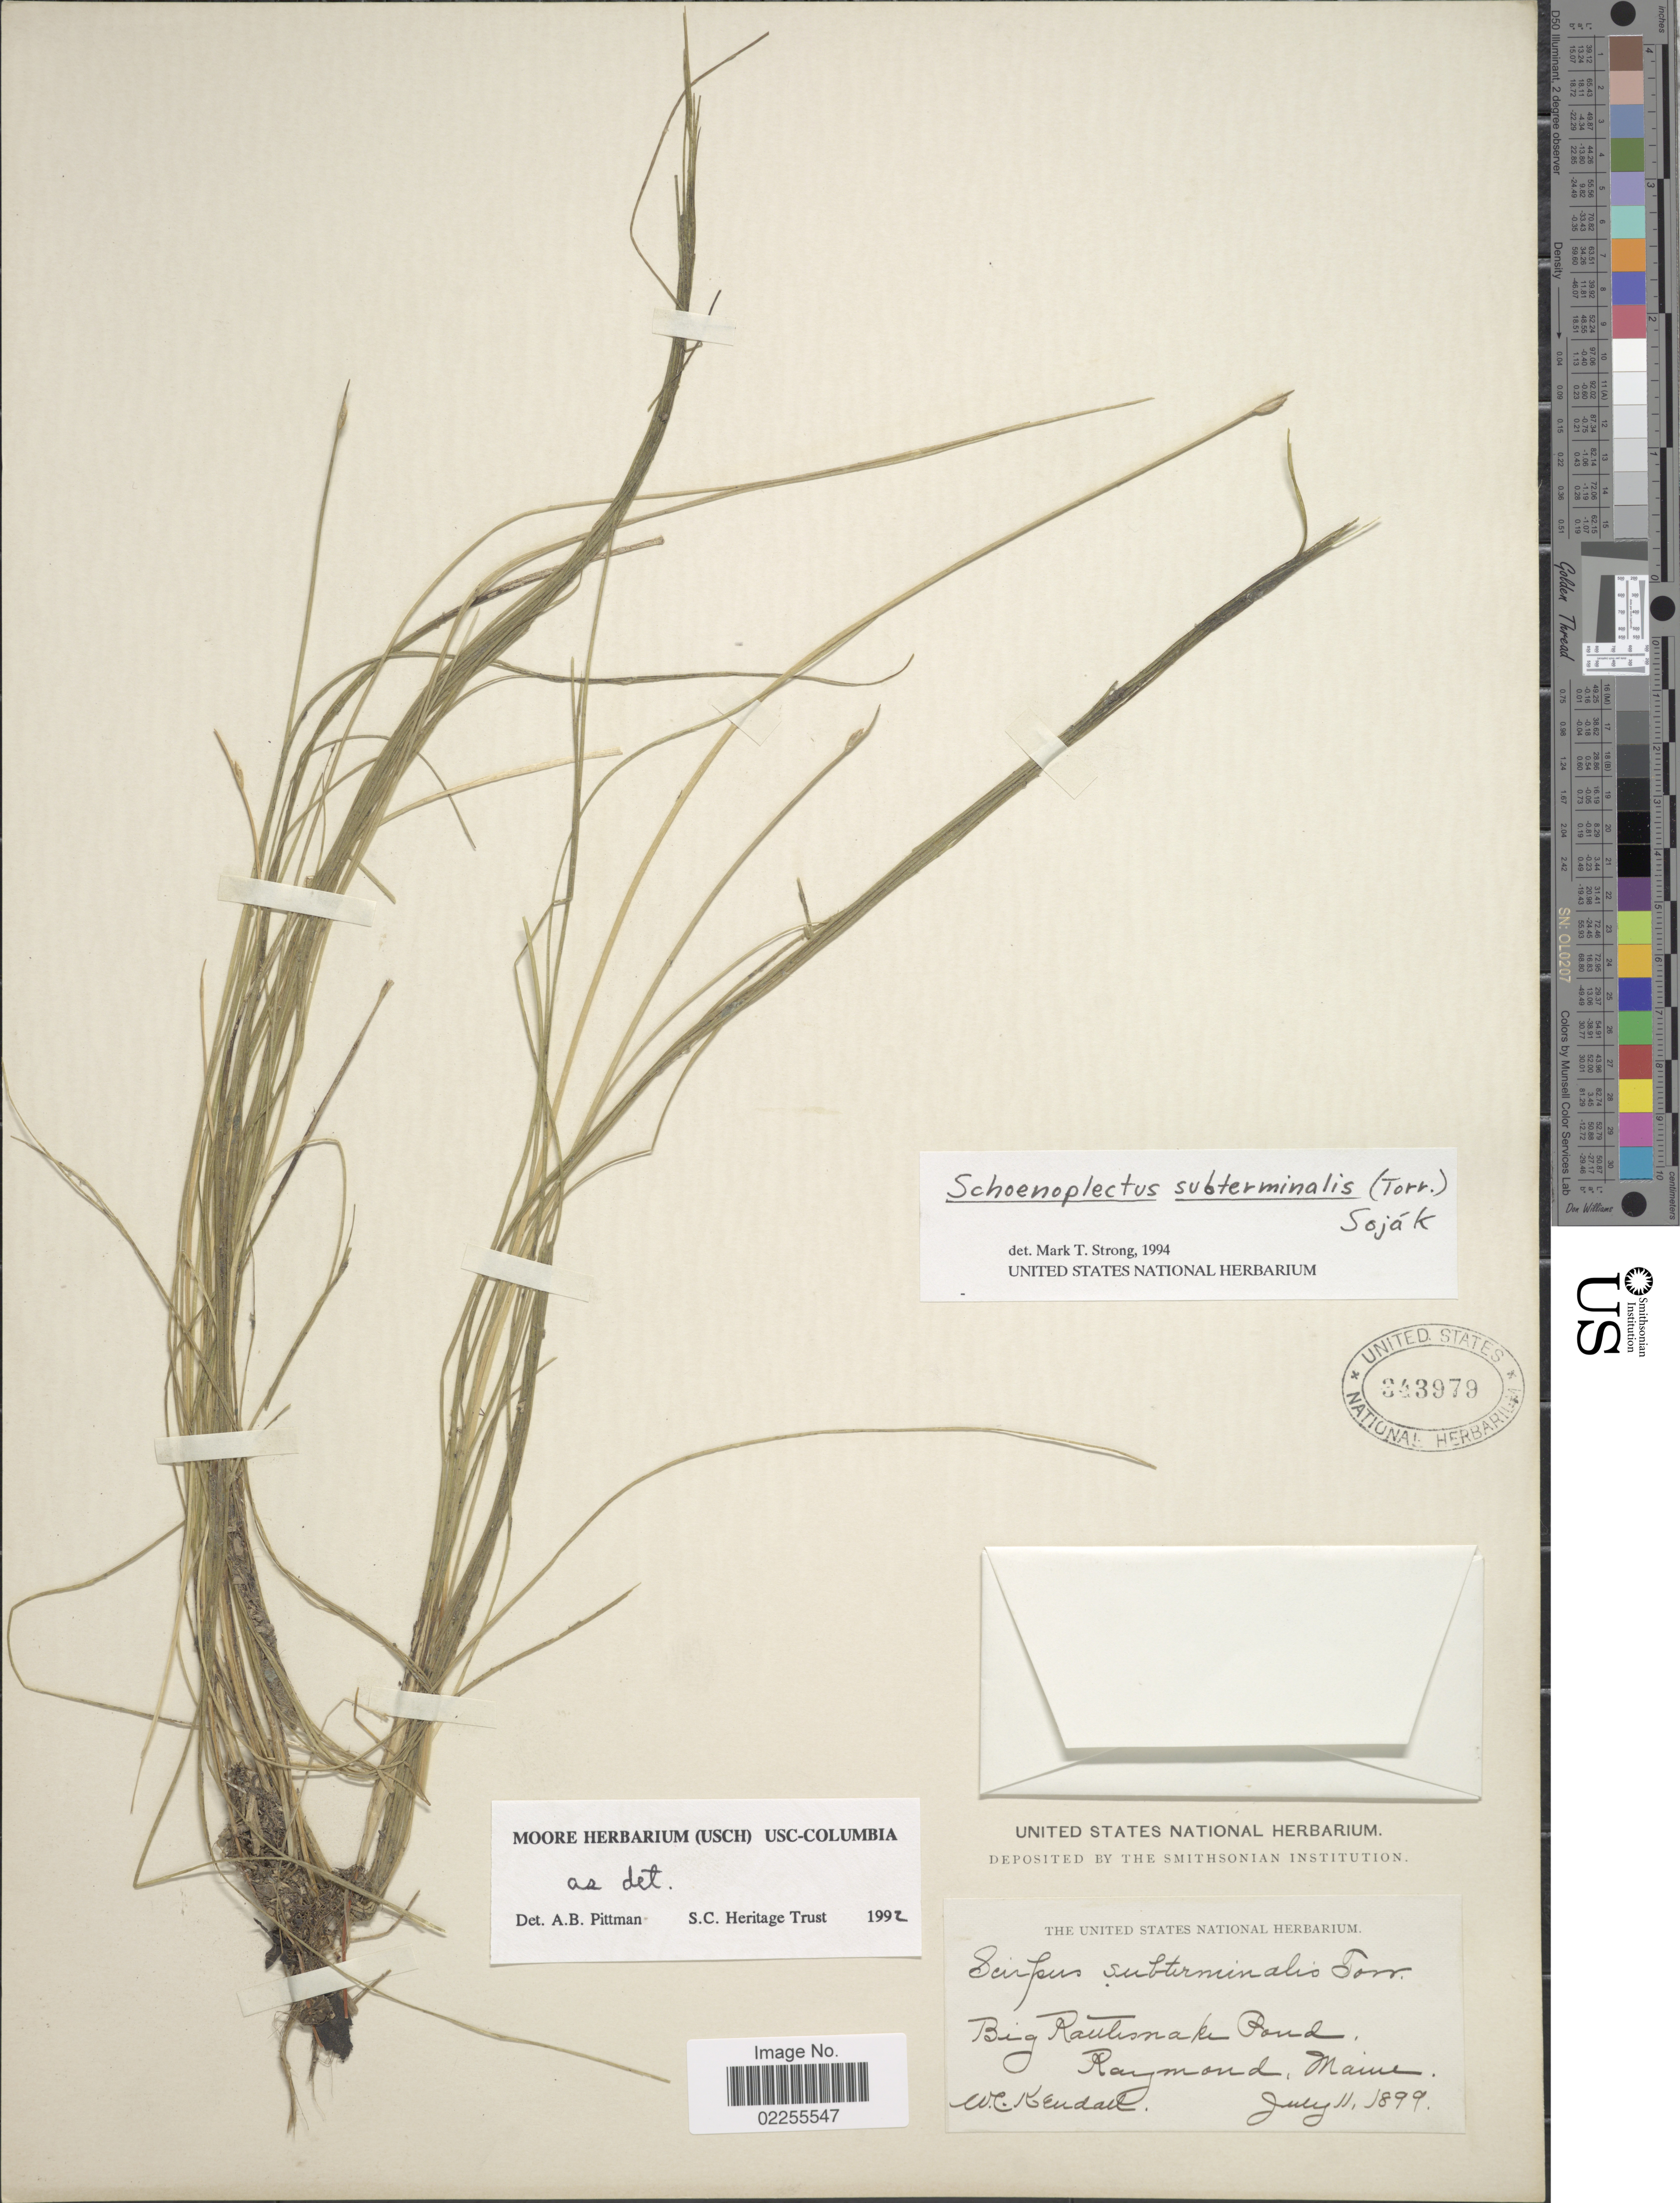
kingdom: Plantae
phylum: Tracheophyta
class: Liliopsida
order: Poales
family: Cyperaceae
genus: Schoenoplectus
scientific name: Schoenoplectus subterminalis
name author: (Torr.) Soják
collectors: W. Kendall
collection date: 1899-06-11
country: United States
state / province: Maine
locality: Big Rattlesnake Pond, Raymond.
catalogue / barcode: US 343979